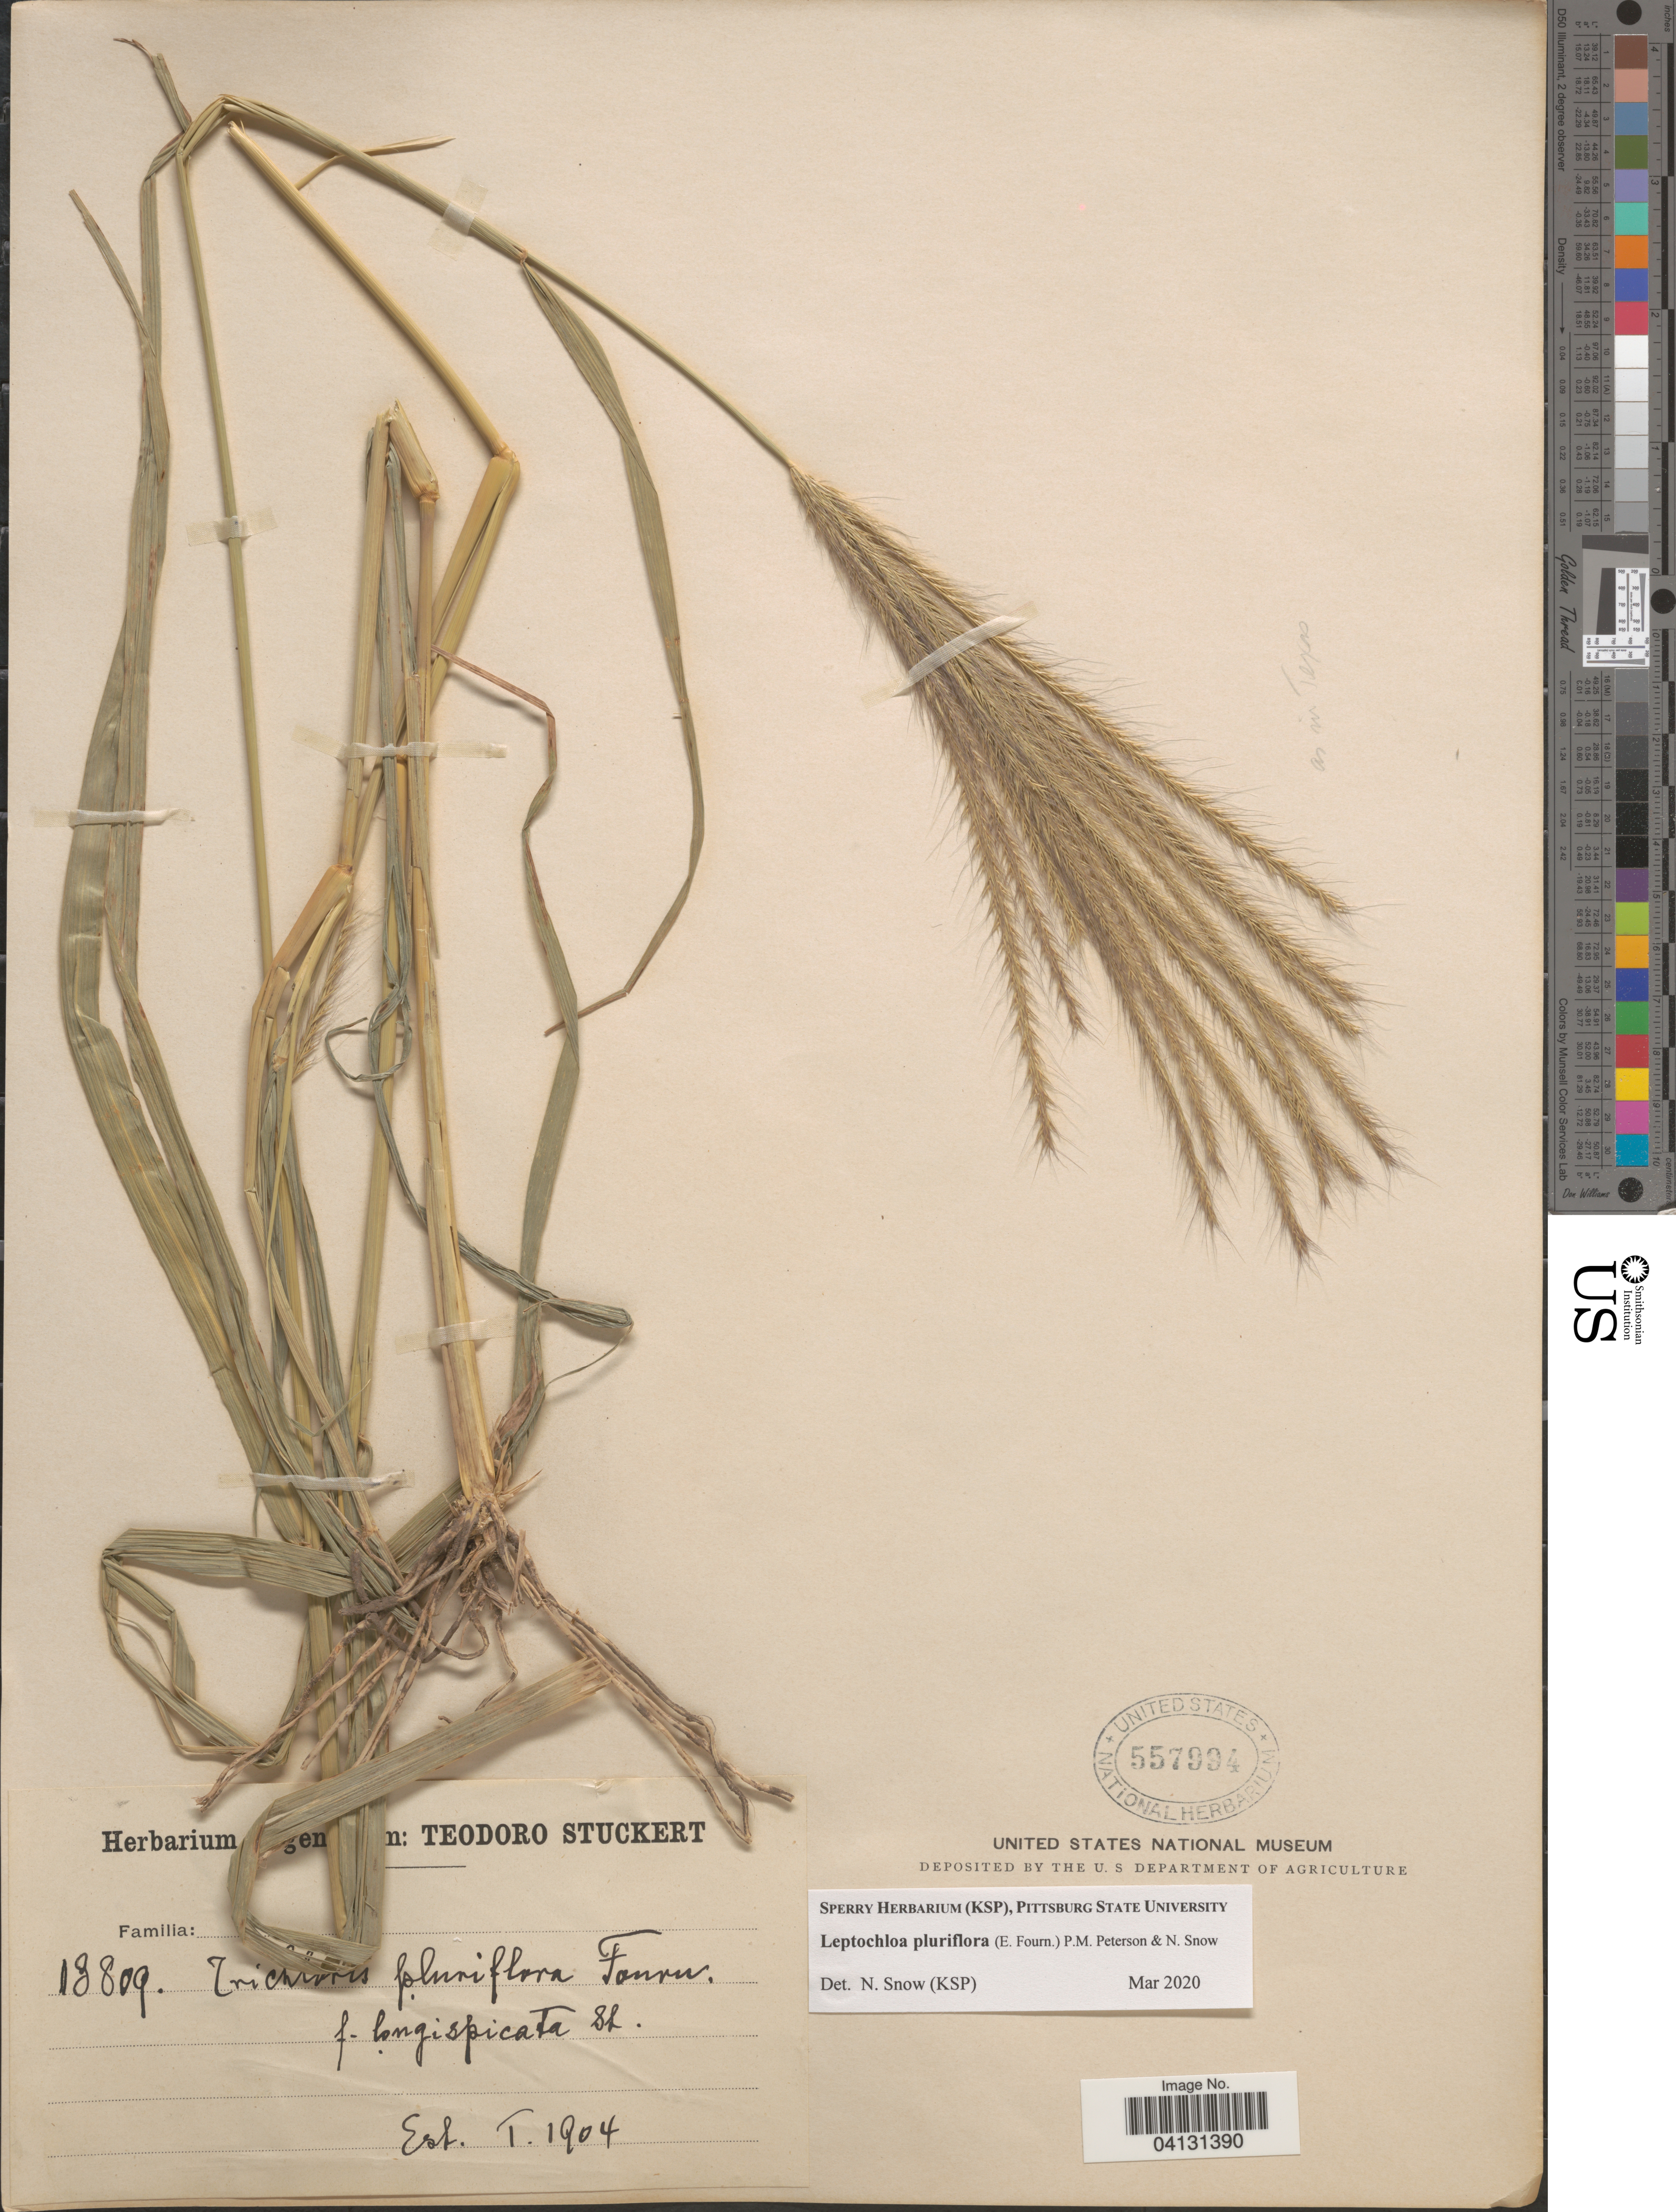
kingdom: Plantae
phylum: Tracheophyta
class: Liliopsida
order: Poales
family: Poaceae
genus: Leptochloa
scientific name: Leptochloa pluriflora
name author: (E. Fourn.) P.M. Peterson & N. Snow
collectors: Ex herb. Teodoro Stuckert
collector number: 18809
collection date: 1904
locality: Est. T.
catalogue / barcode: US 557994